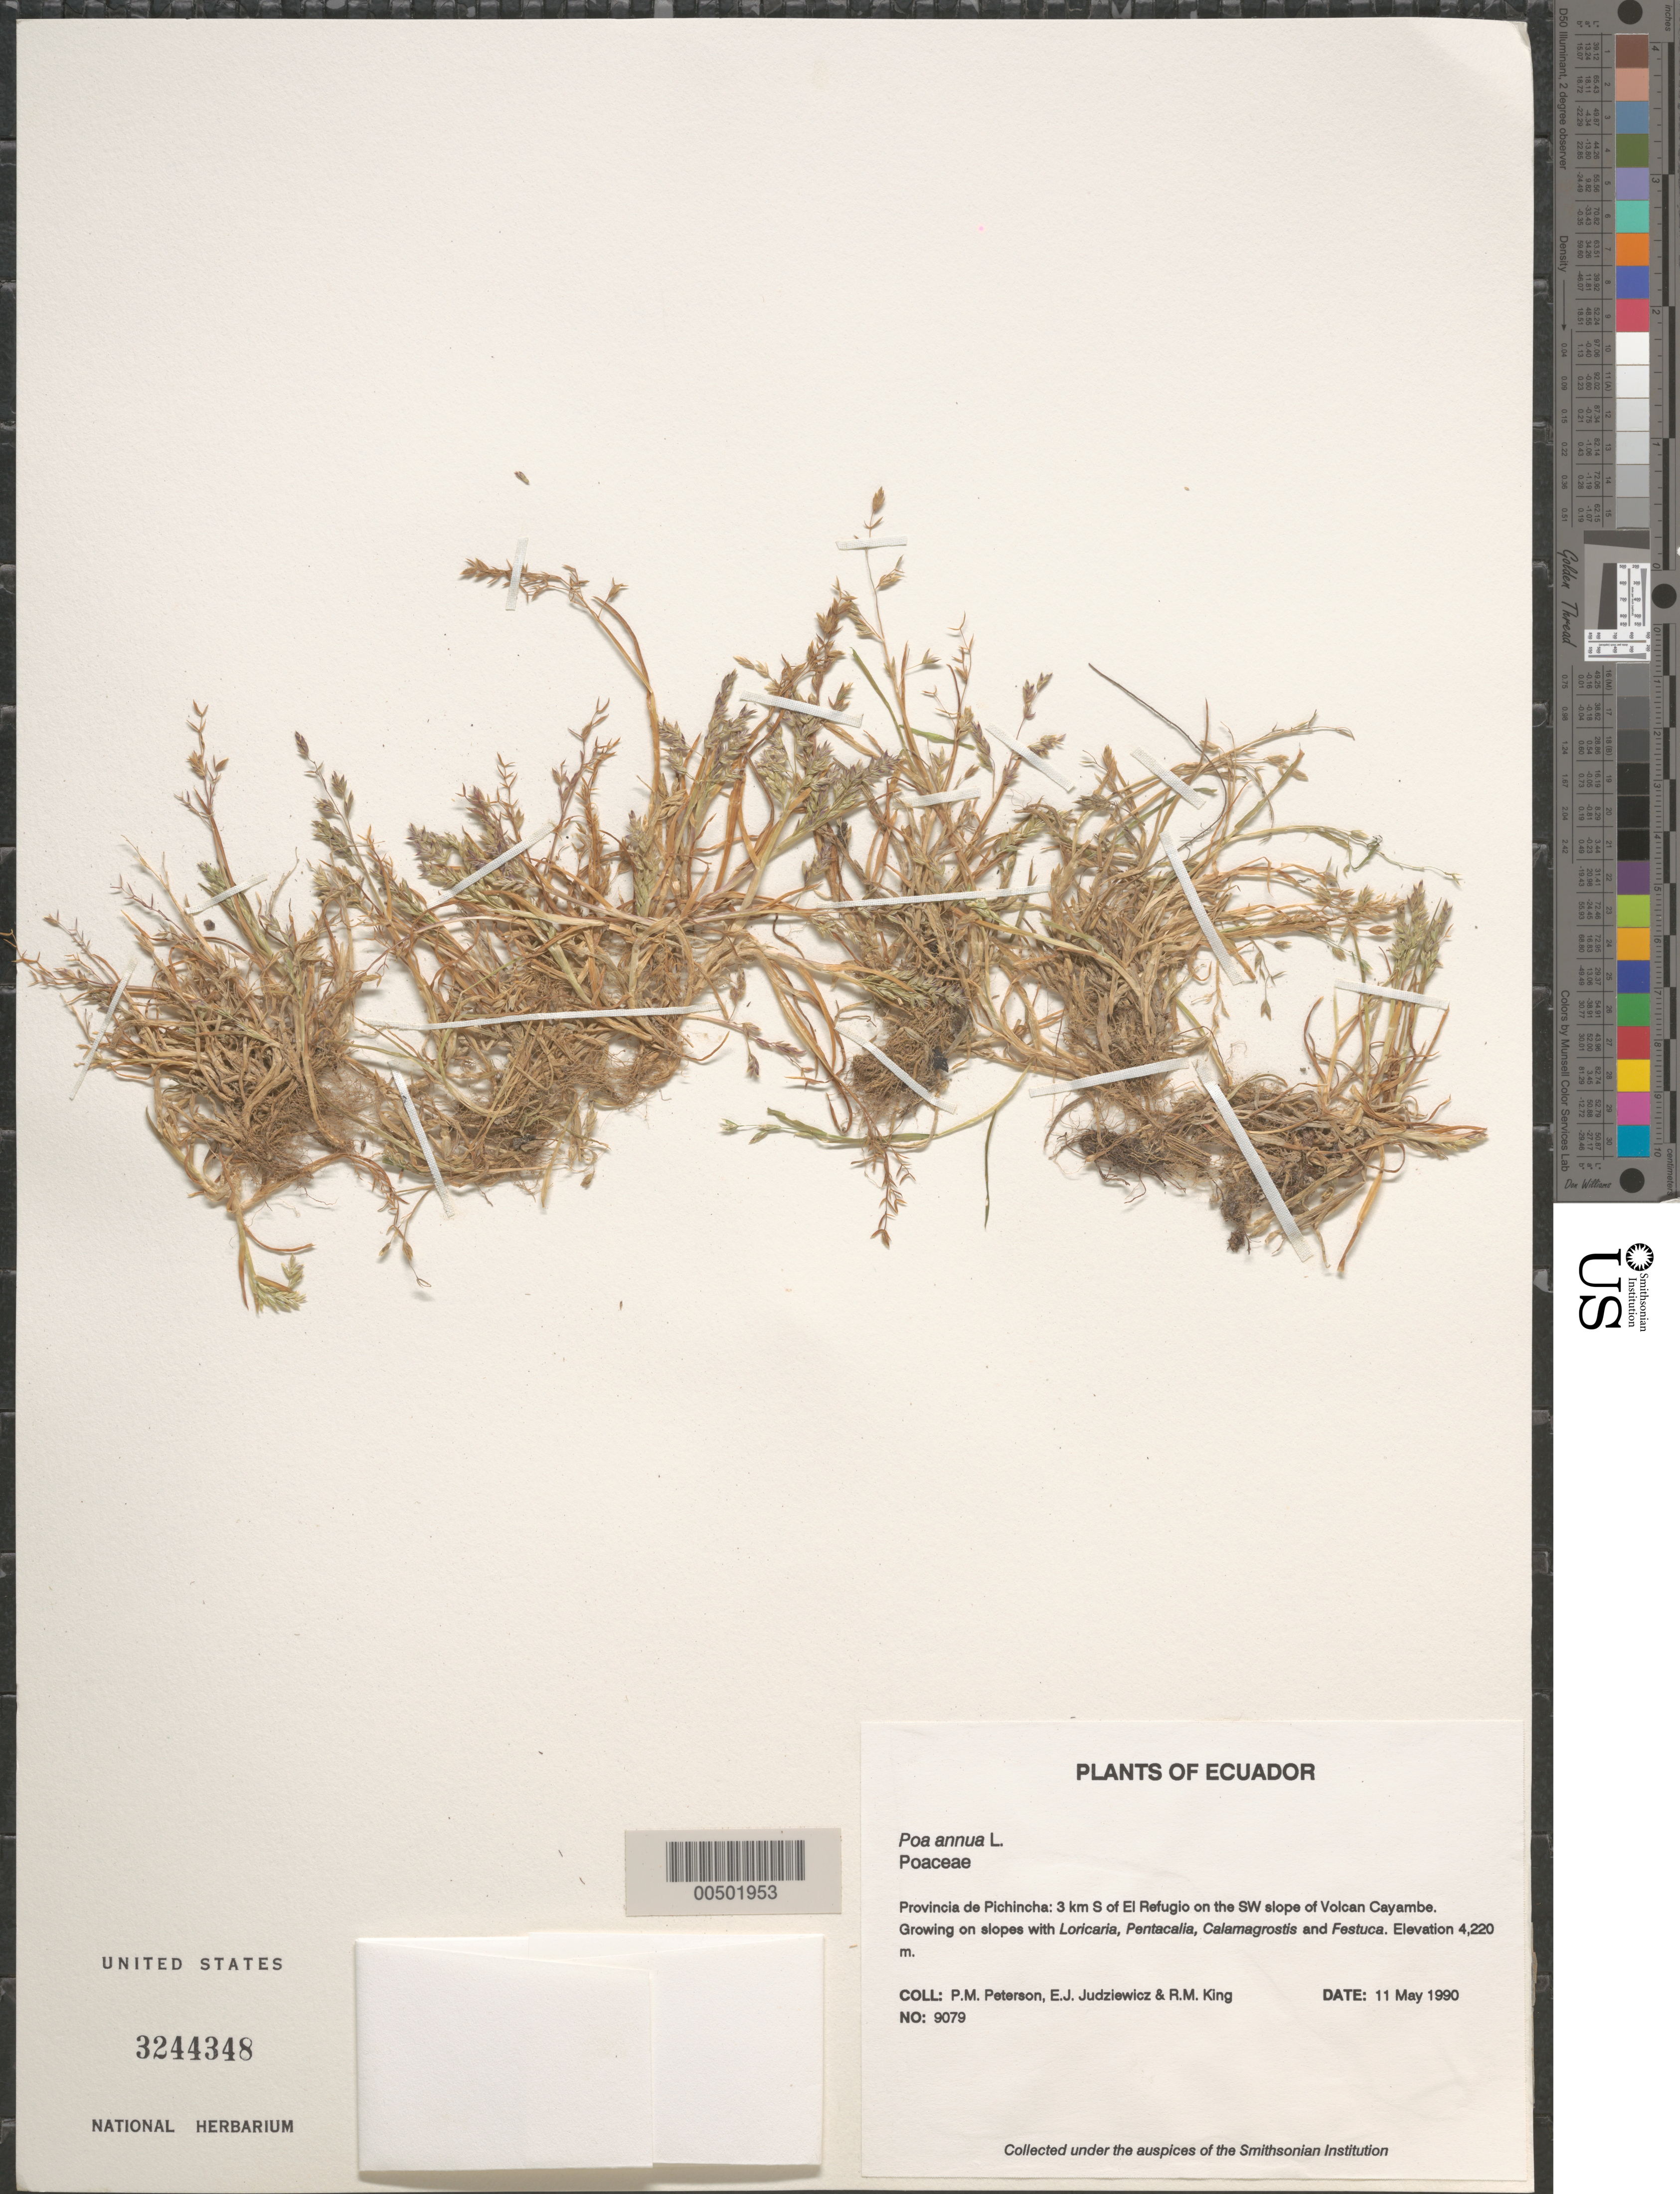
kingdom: Plantae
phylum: Tracheophyta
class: Liliopsida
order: Poales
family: Poaceae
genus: Poa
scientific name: Poa annua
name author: L.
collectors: P. M. Peterson, E. J. Judziewicz & R. M. King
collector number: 09079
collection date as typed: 11 May 1990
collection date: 1990-05-11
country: Ecuador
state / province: Pichincha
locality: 3 km S of El Refugio on the SW slope of Volcan Cayambe.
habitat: Growing on slopes with Loricaria, Pentacalia, Calamagrostis and Festuca.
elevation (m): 4220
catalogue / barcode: US 3244348